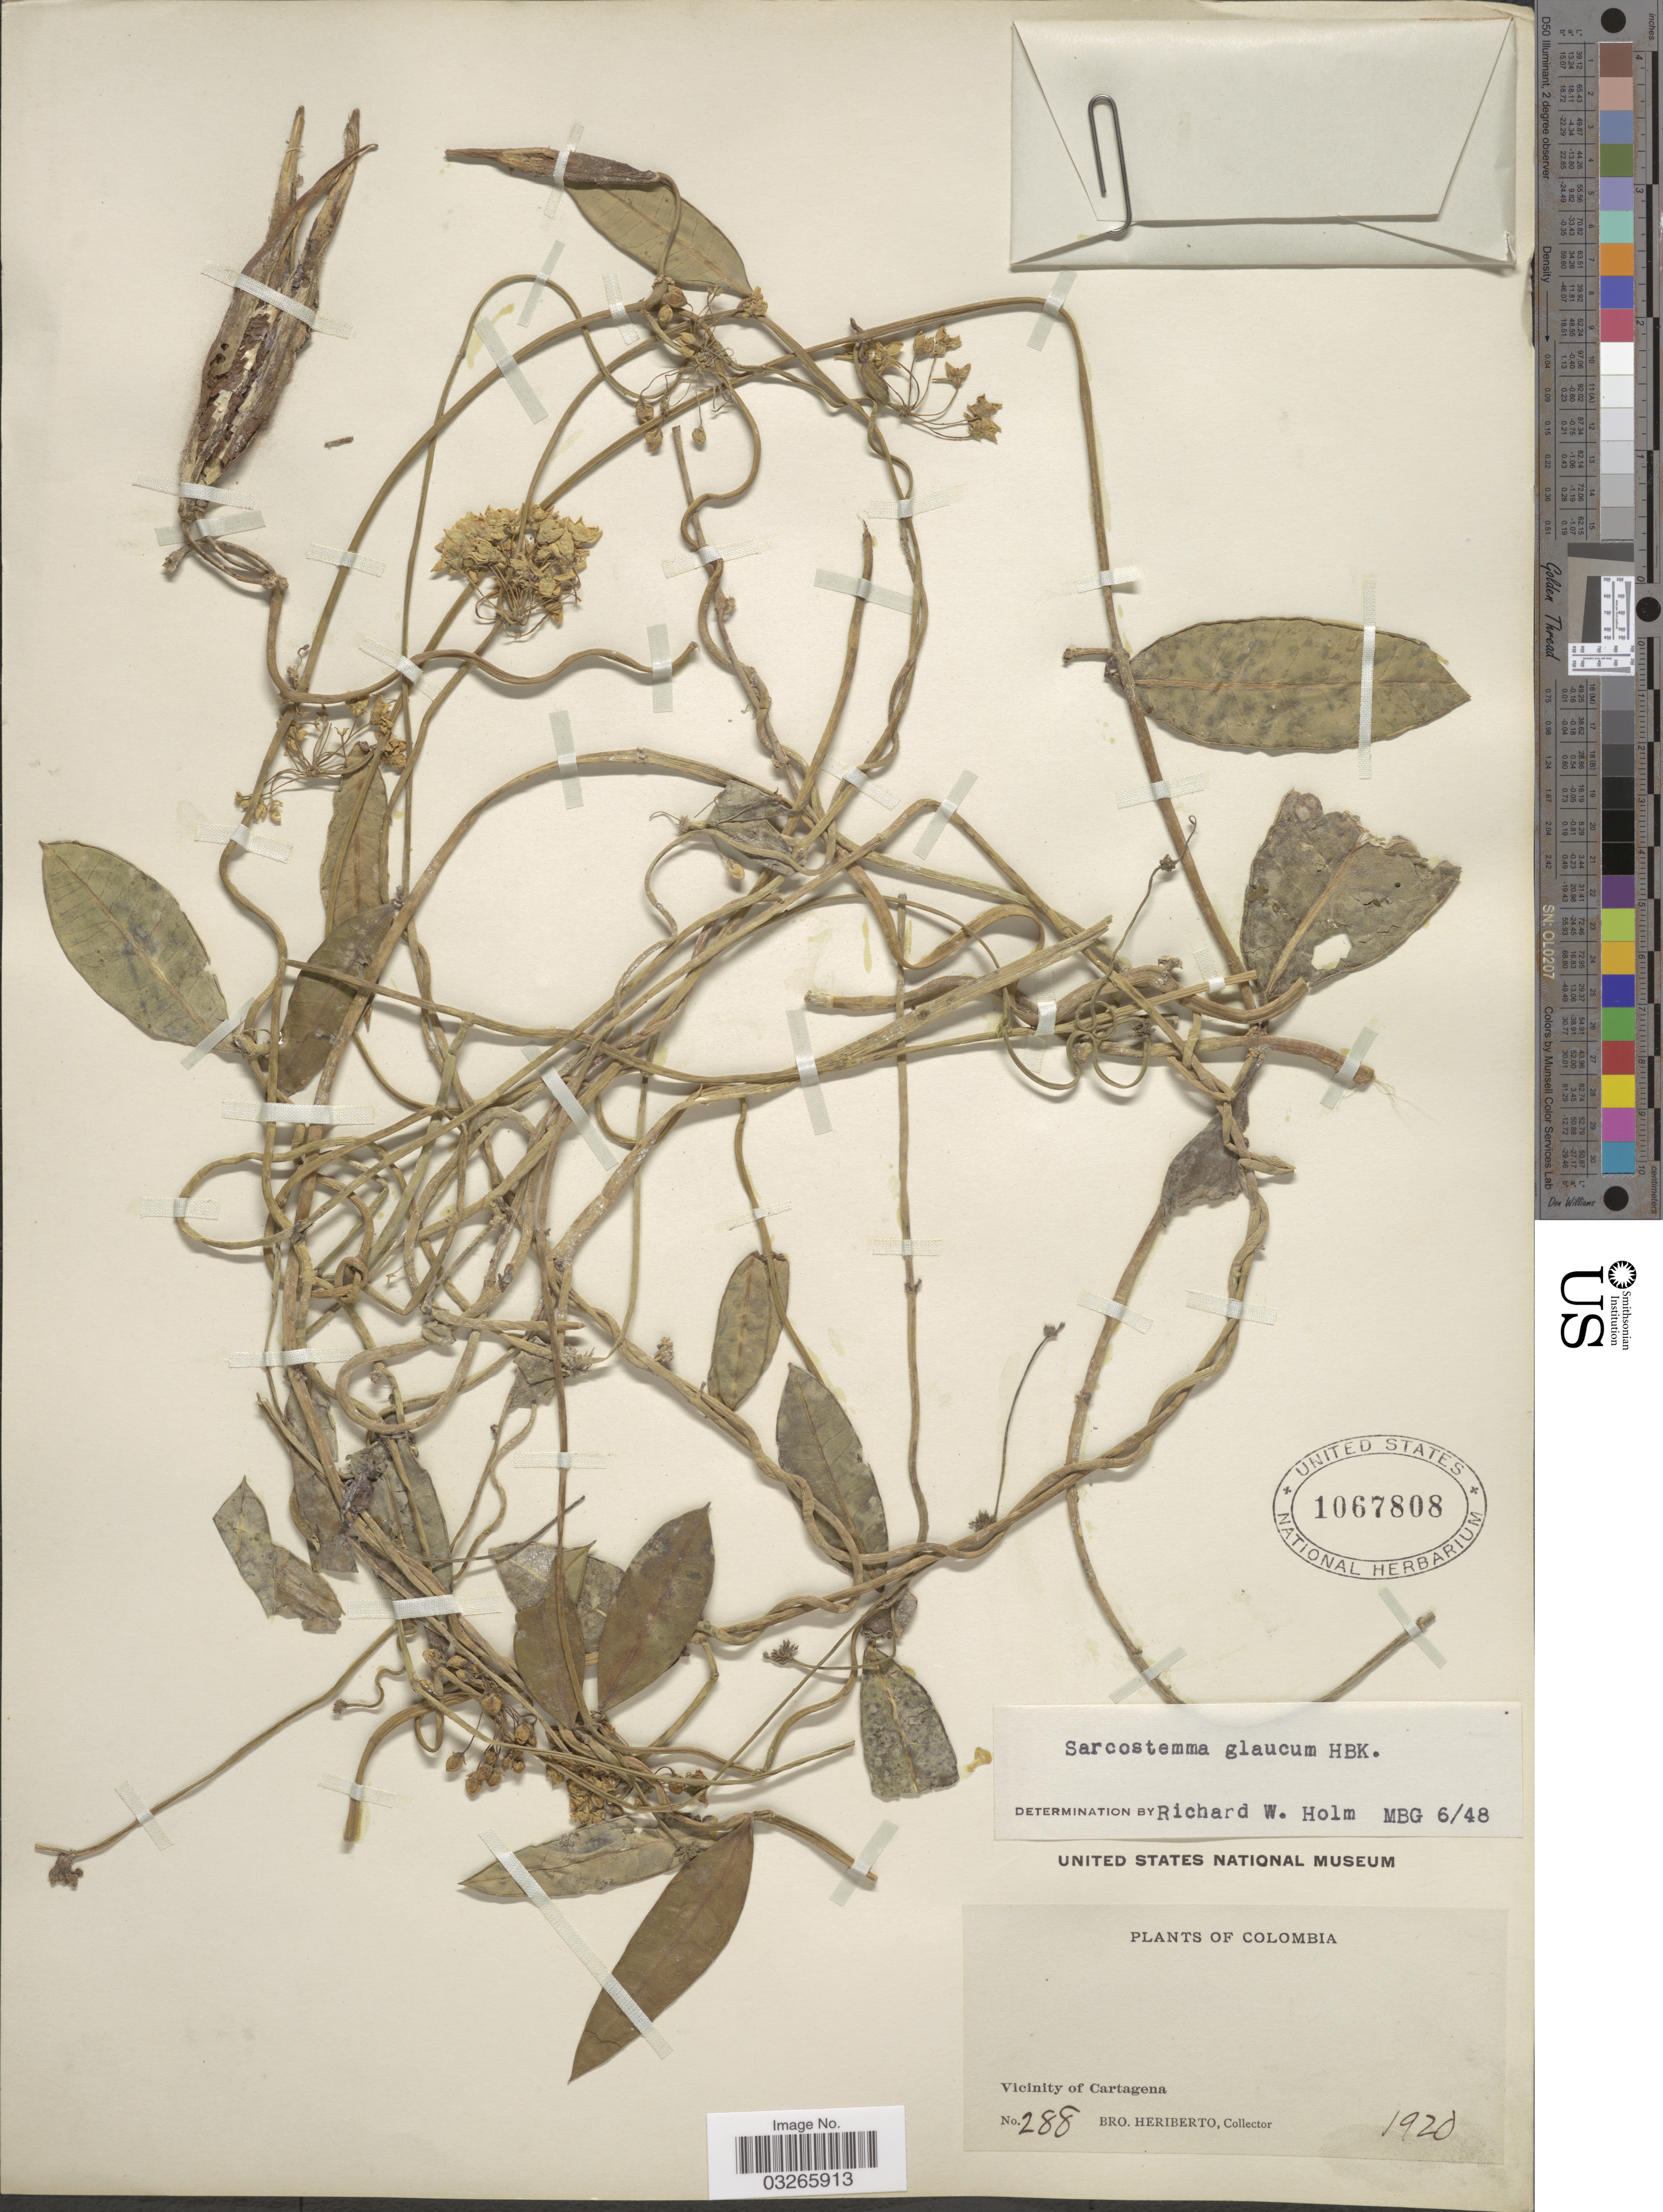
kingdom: Plantae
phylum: Tracheophyta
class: Magnoliopsida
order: Gentianales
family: Apocynaceae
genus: Sarcostemma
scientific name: Sarcostemma glaucum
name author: Kunth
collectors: B. Heriberto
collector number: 288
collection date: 1920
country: Colombia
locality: Vicinity of Cartagena.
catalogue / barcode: US 1067808